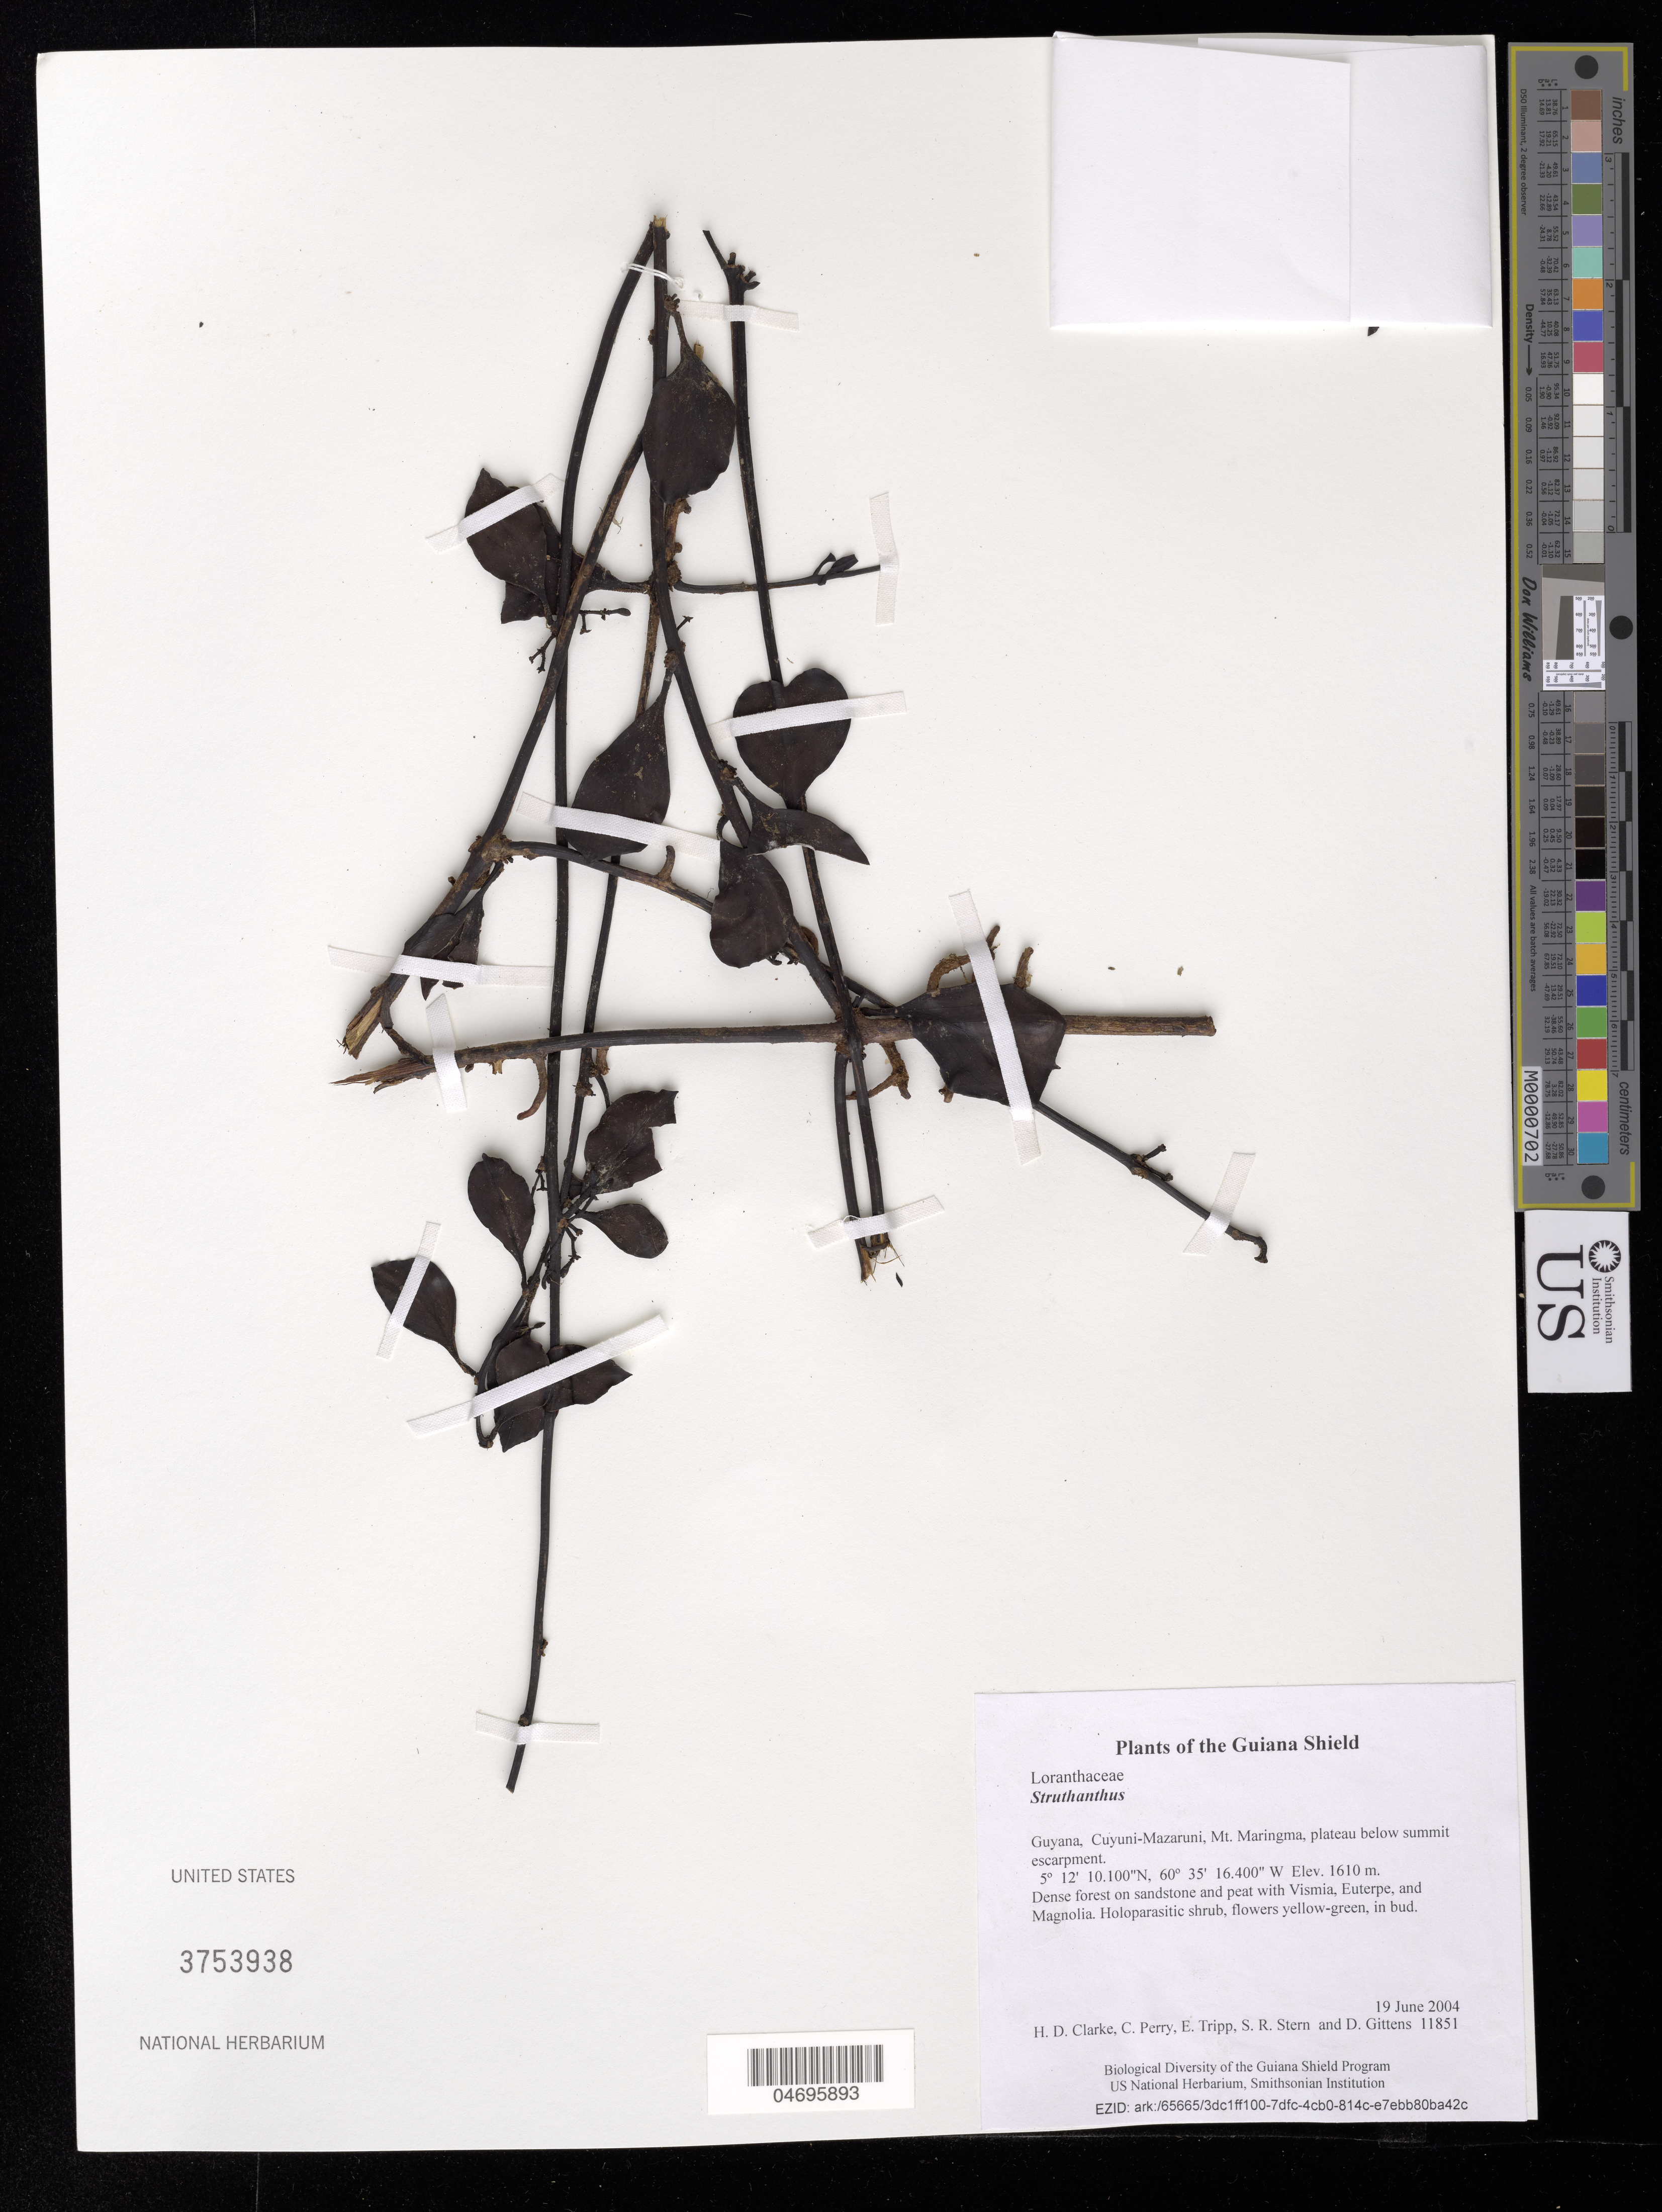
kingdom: Plantae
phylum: Tracheophyta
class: Magnoliopsida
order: Santalales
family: Loranthaceae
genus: Struthanthus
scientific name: Struthanthus sp.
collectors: H. D. Clarke, C. Perry, E. Tripp, S. R. Stern & D. Gittens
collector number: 11851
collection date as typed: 19 June 2004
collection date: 2004-06-19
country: Guyana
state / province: Cuyuni-Mazaruni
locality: Mt. Maringma, plateau below summit escarpment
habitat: Dense forest on sandstone and peat with Vismia, Euterpe, and Magnolia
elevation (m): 1610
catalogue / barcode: US 3753938